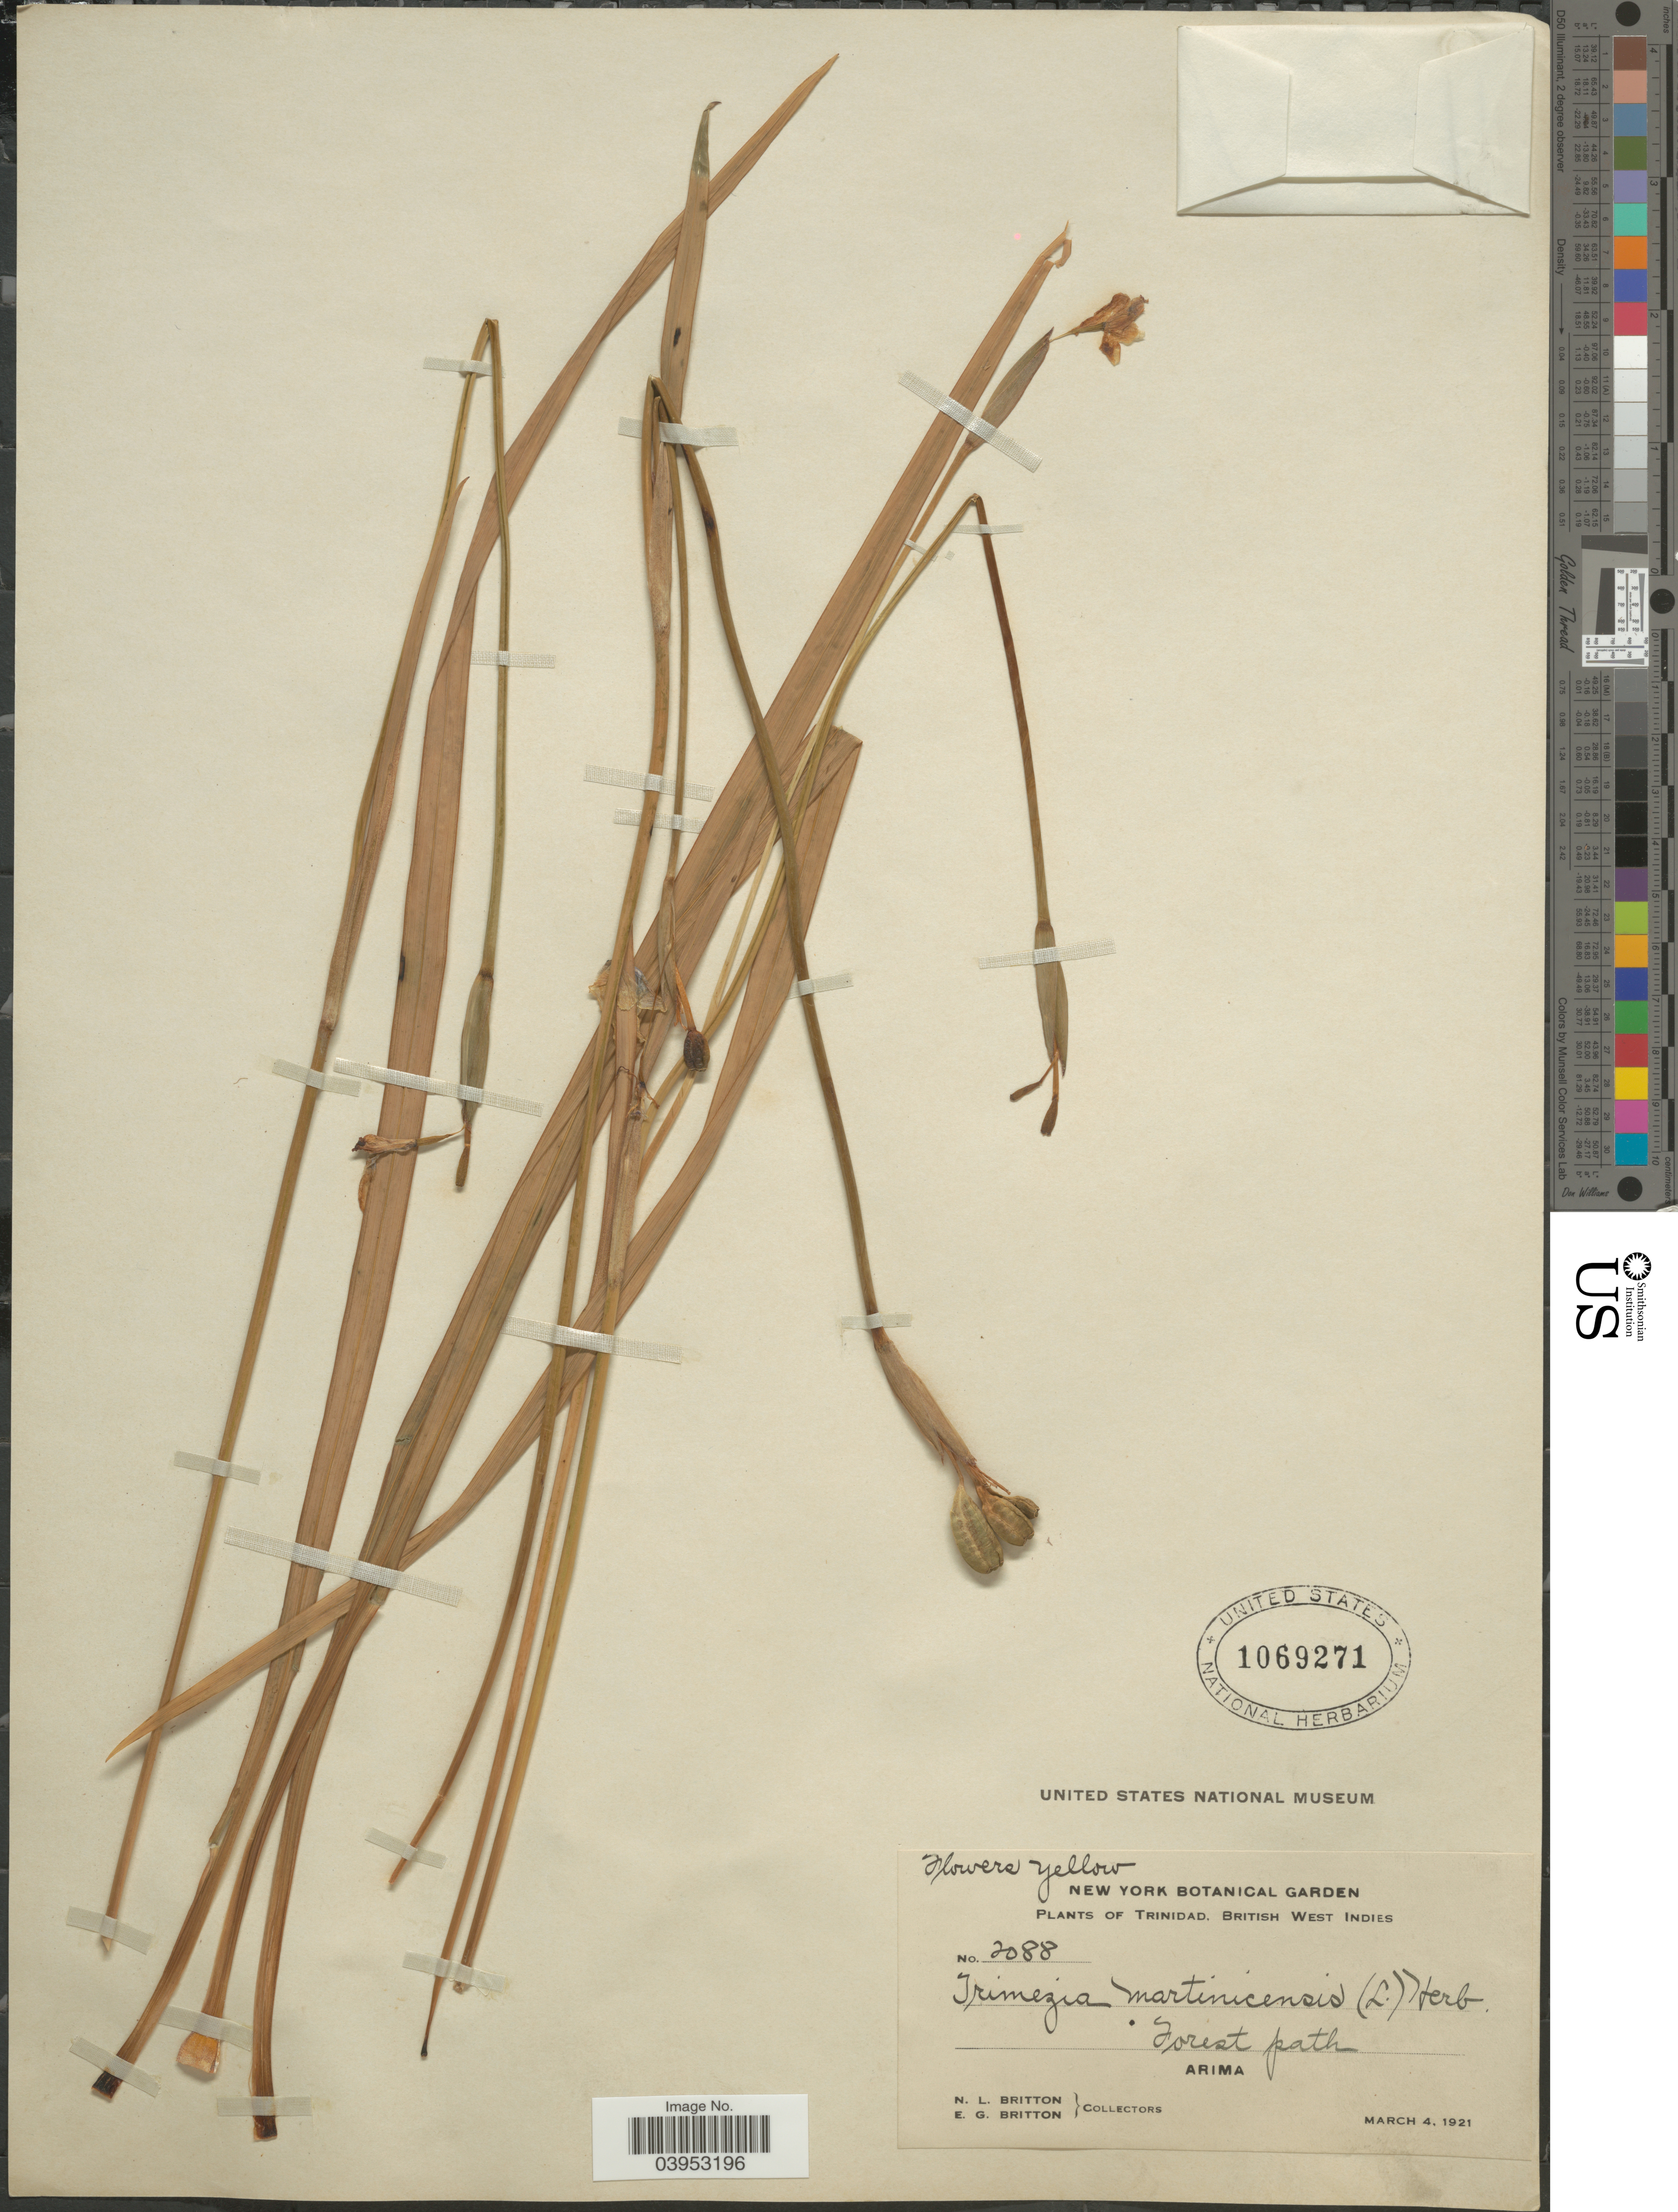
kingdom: Plantae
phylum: Tracheophyta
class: Liliopsida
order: Asparagales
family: Iridaceae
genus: Trimezia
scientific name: Trimezia martinicensis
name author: (Jacq.) Herb.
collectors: Mrs. N. L. Britton & E. G. Britton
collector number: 2088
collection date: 1921-03-04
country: Trinidad and Tobago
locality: Trinidad. British West Indies. Forest path. Arima.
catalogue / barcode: US 1069271